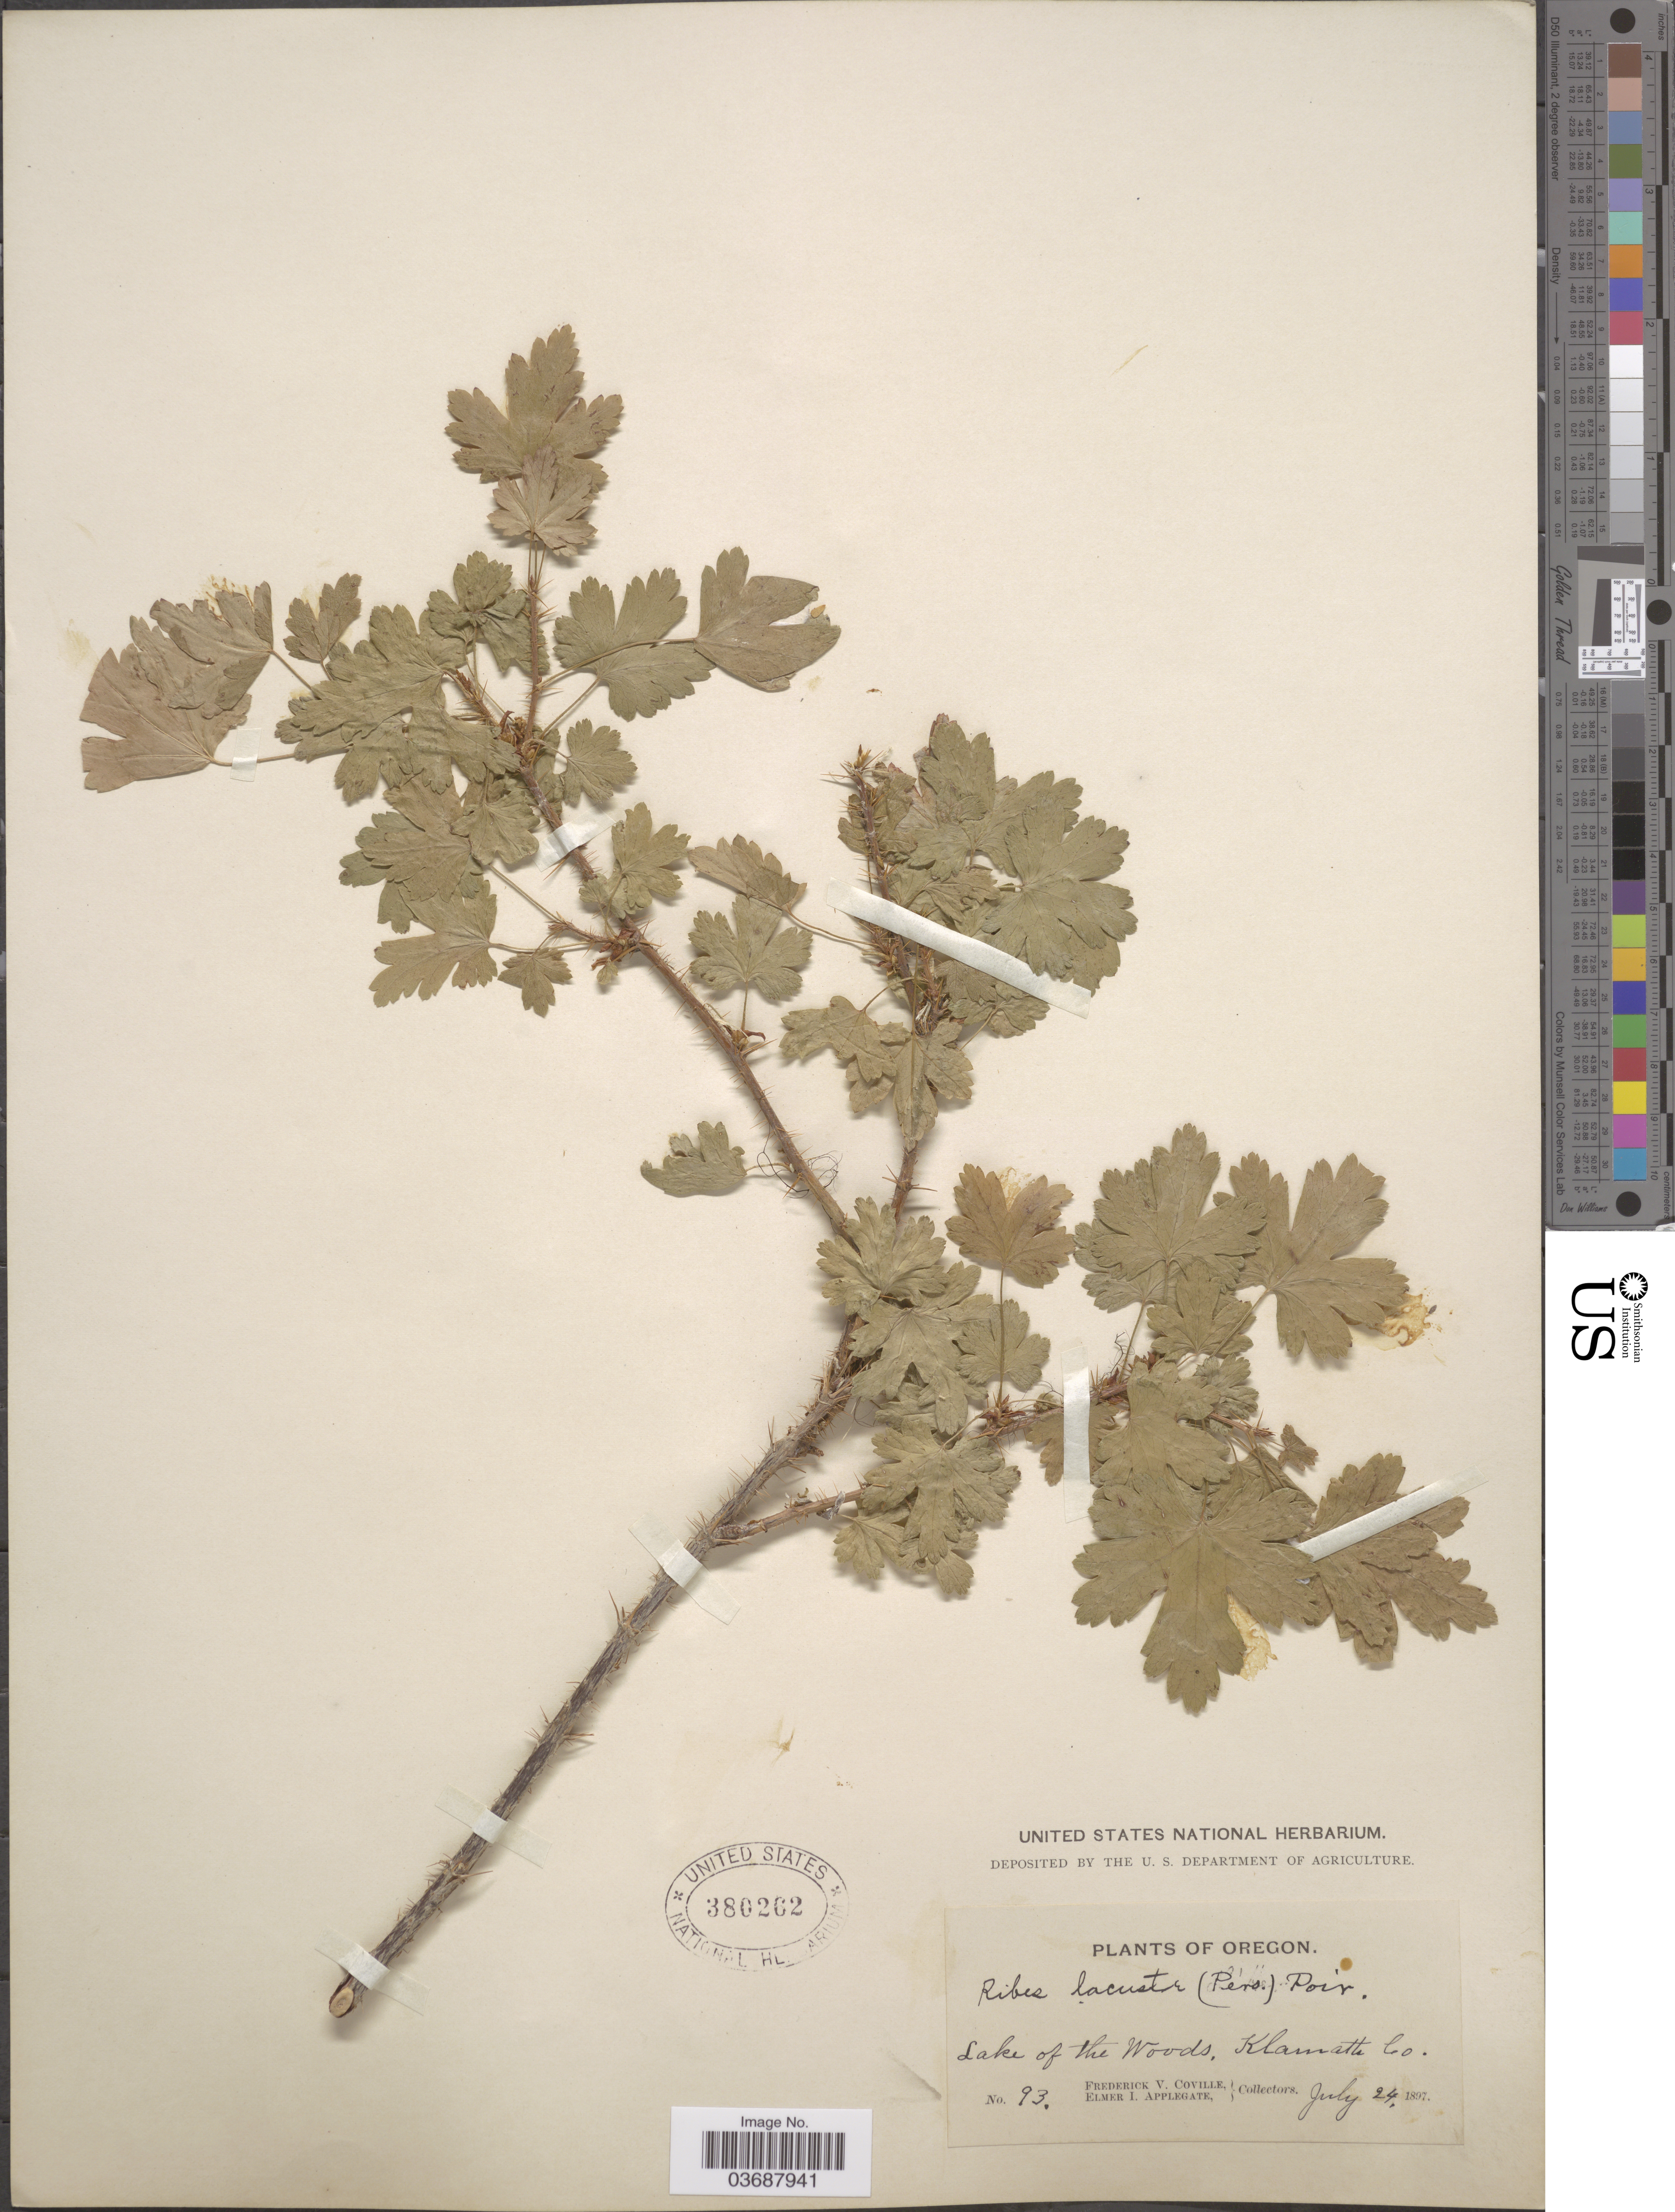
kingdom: Plantae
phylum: Tracheophyta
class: Magnoliopsida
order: Saxifragales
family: Grossulariaceae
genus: Ribes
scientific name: Ribes lacustre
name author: (Pers.) Poir.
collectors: F. V. Coville & E. I. Applegate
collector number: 93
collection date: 1897-07-24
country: United States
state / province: Oregon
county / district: Klamath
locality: Lake of the Woods, Klamath Co.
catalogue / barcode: US 380262